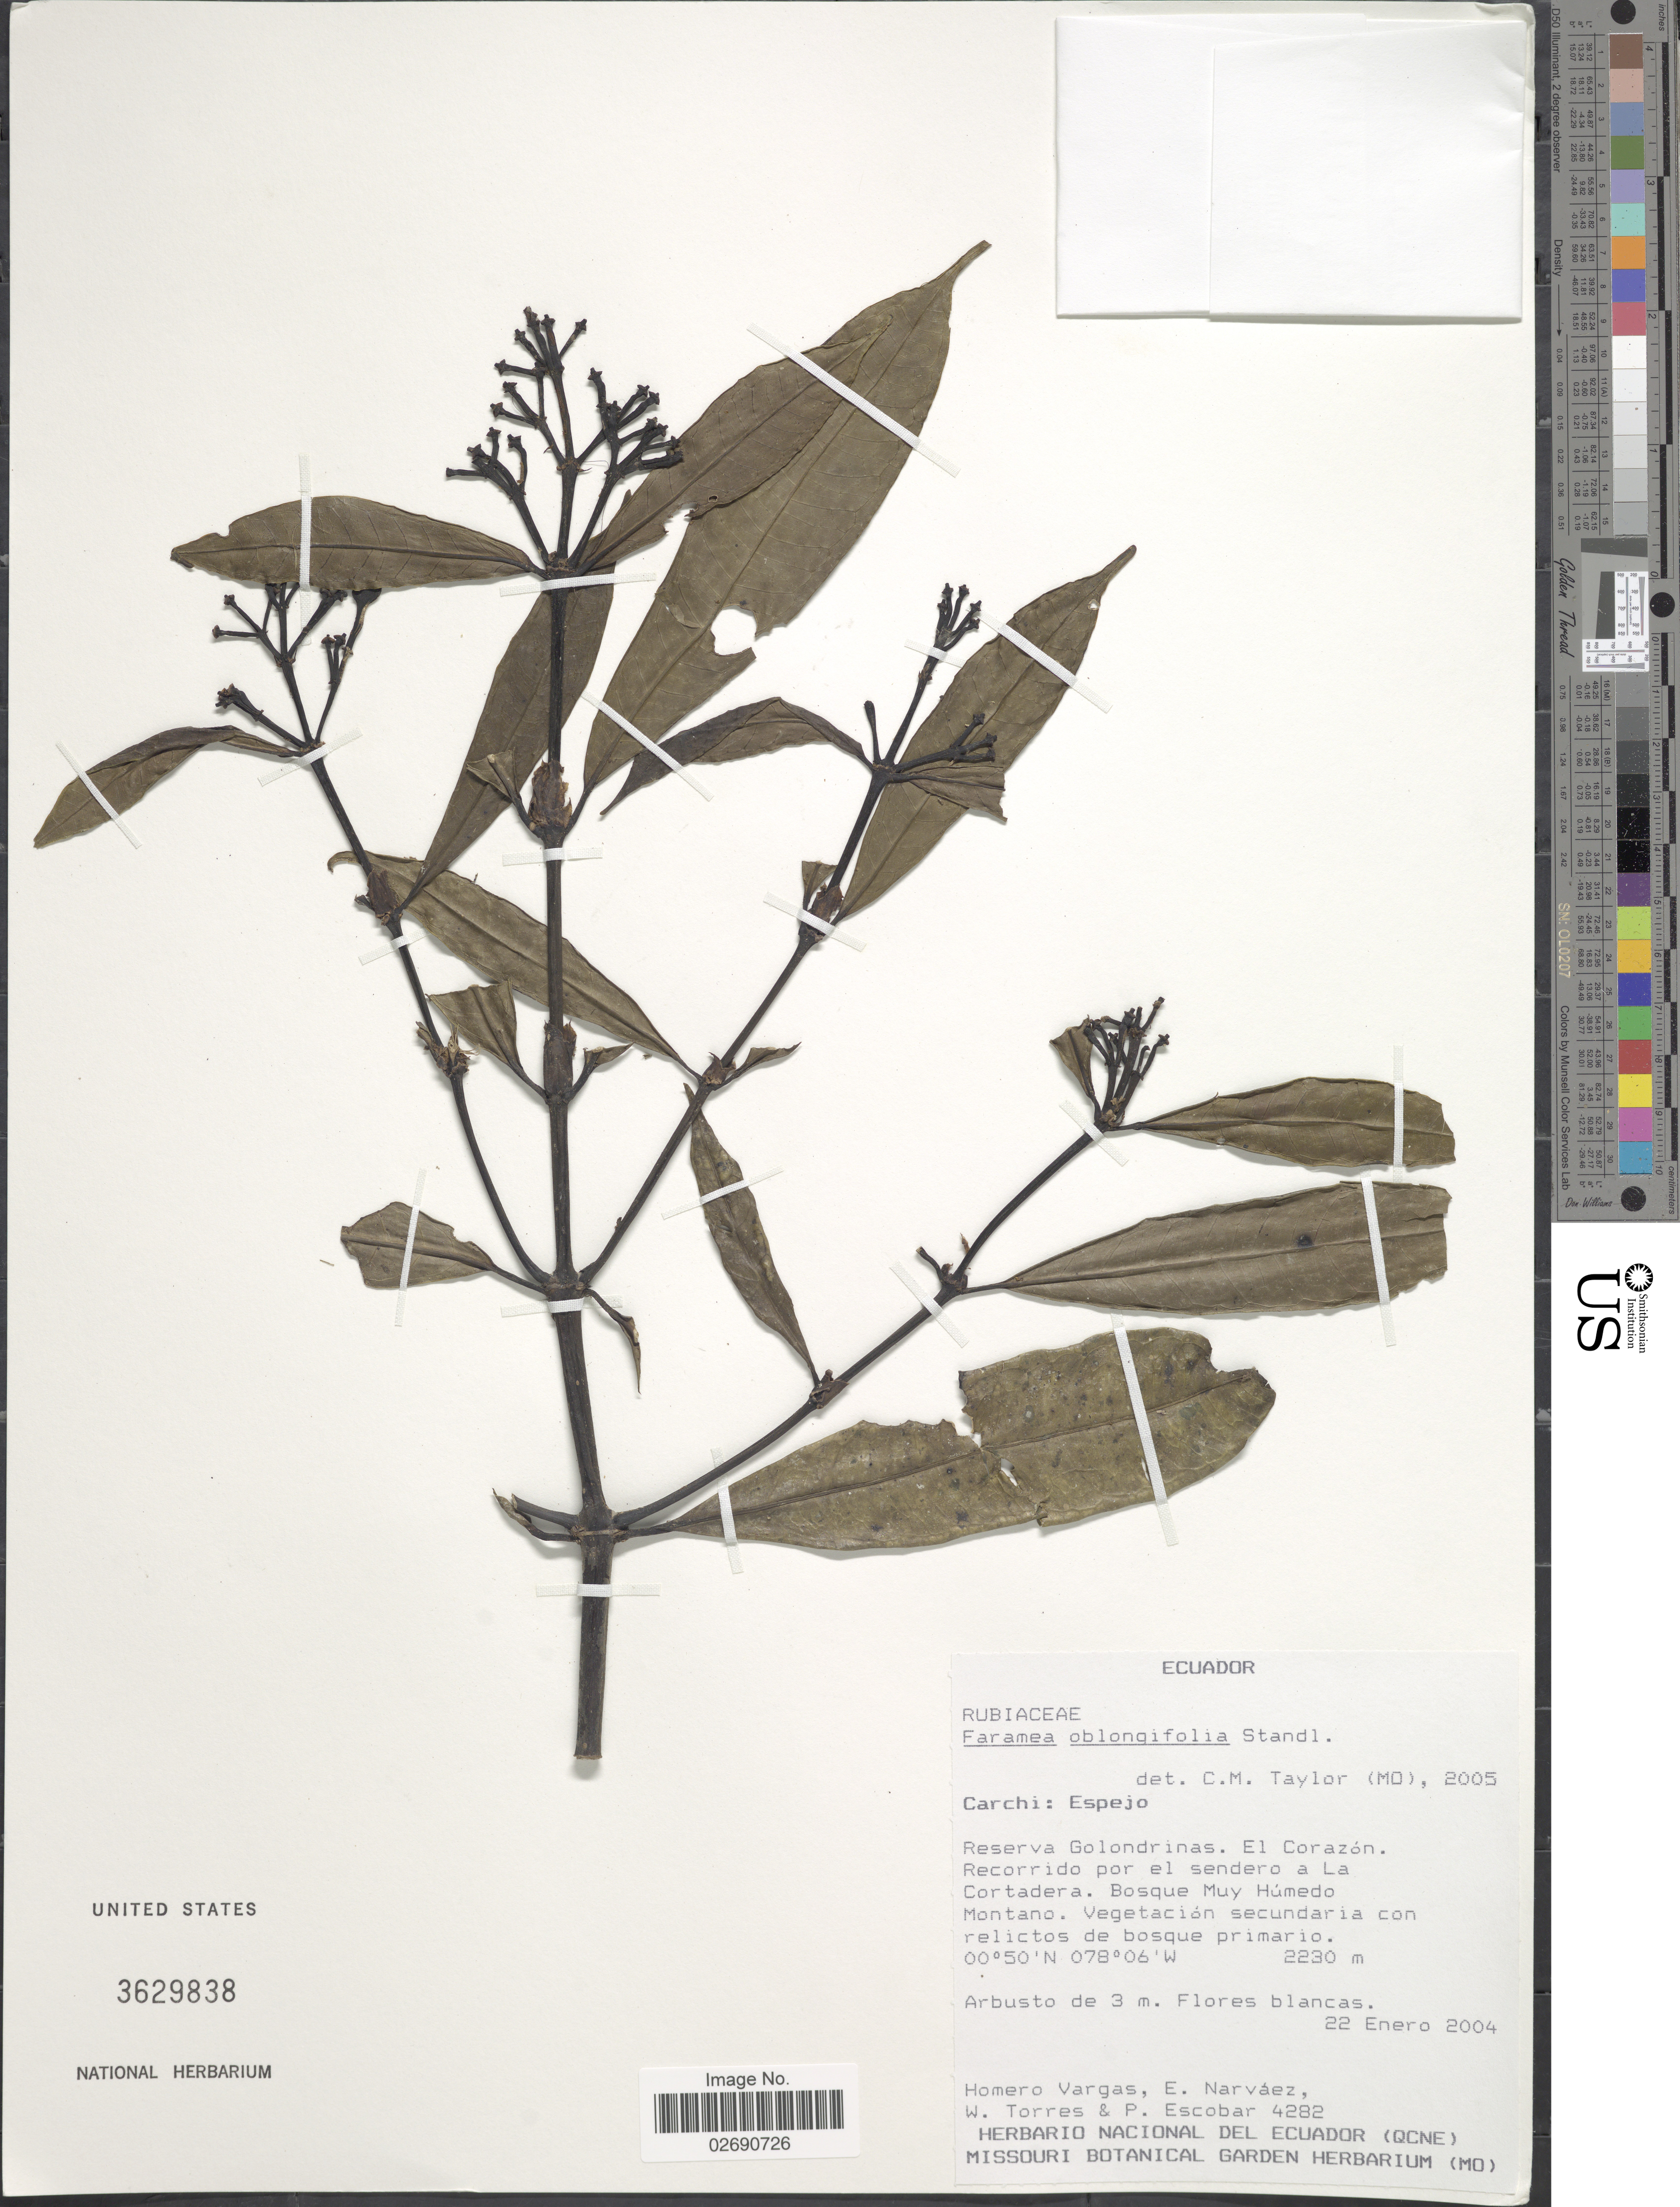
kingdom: Plantae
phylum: Tracheophyta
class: Magnoliopsida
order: Gentianales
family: Rubiaceae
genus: Faramea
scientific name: Faramea oblongifolia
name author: Standl.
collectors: H. Vargas, E. Narváez, W. Torres & P. Escobar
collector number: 4282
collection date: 2004-01-22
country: Ecuador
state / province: Carchi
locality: Espejo, Reserva Golondrinas. El Corazón. Recorrido por el sendero a La Cortadera. Bosque Muy Húmedo Montano.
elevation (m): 2230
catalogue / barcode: US 3629838